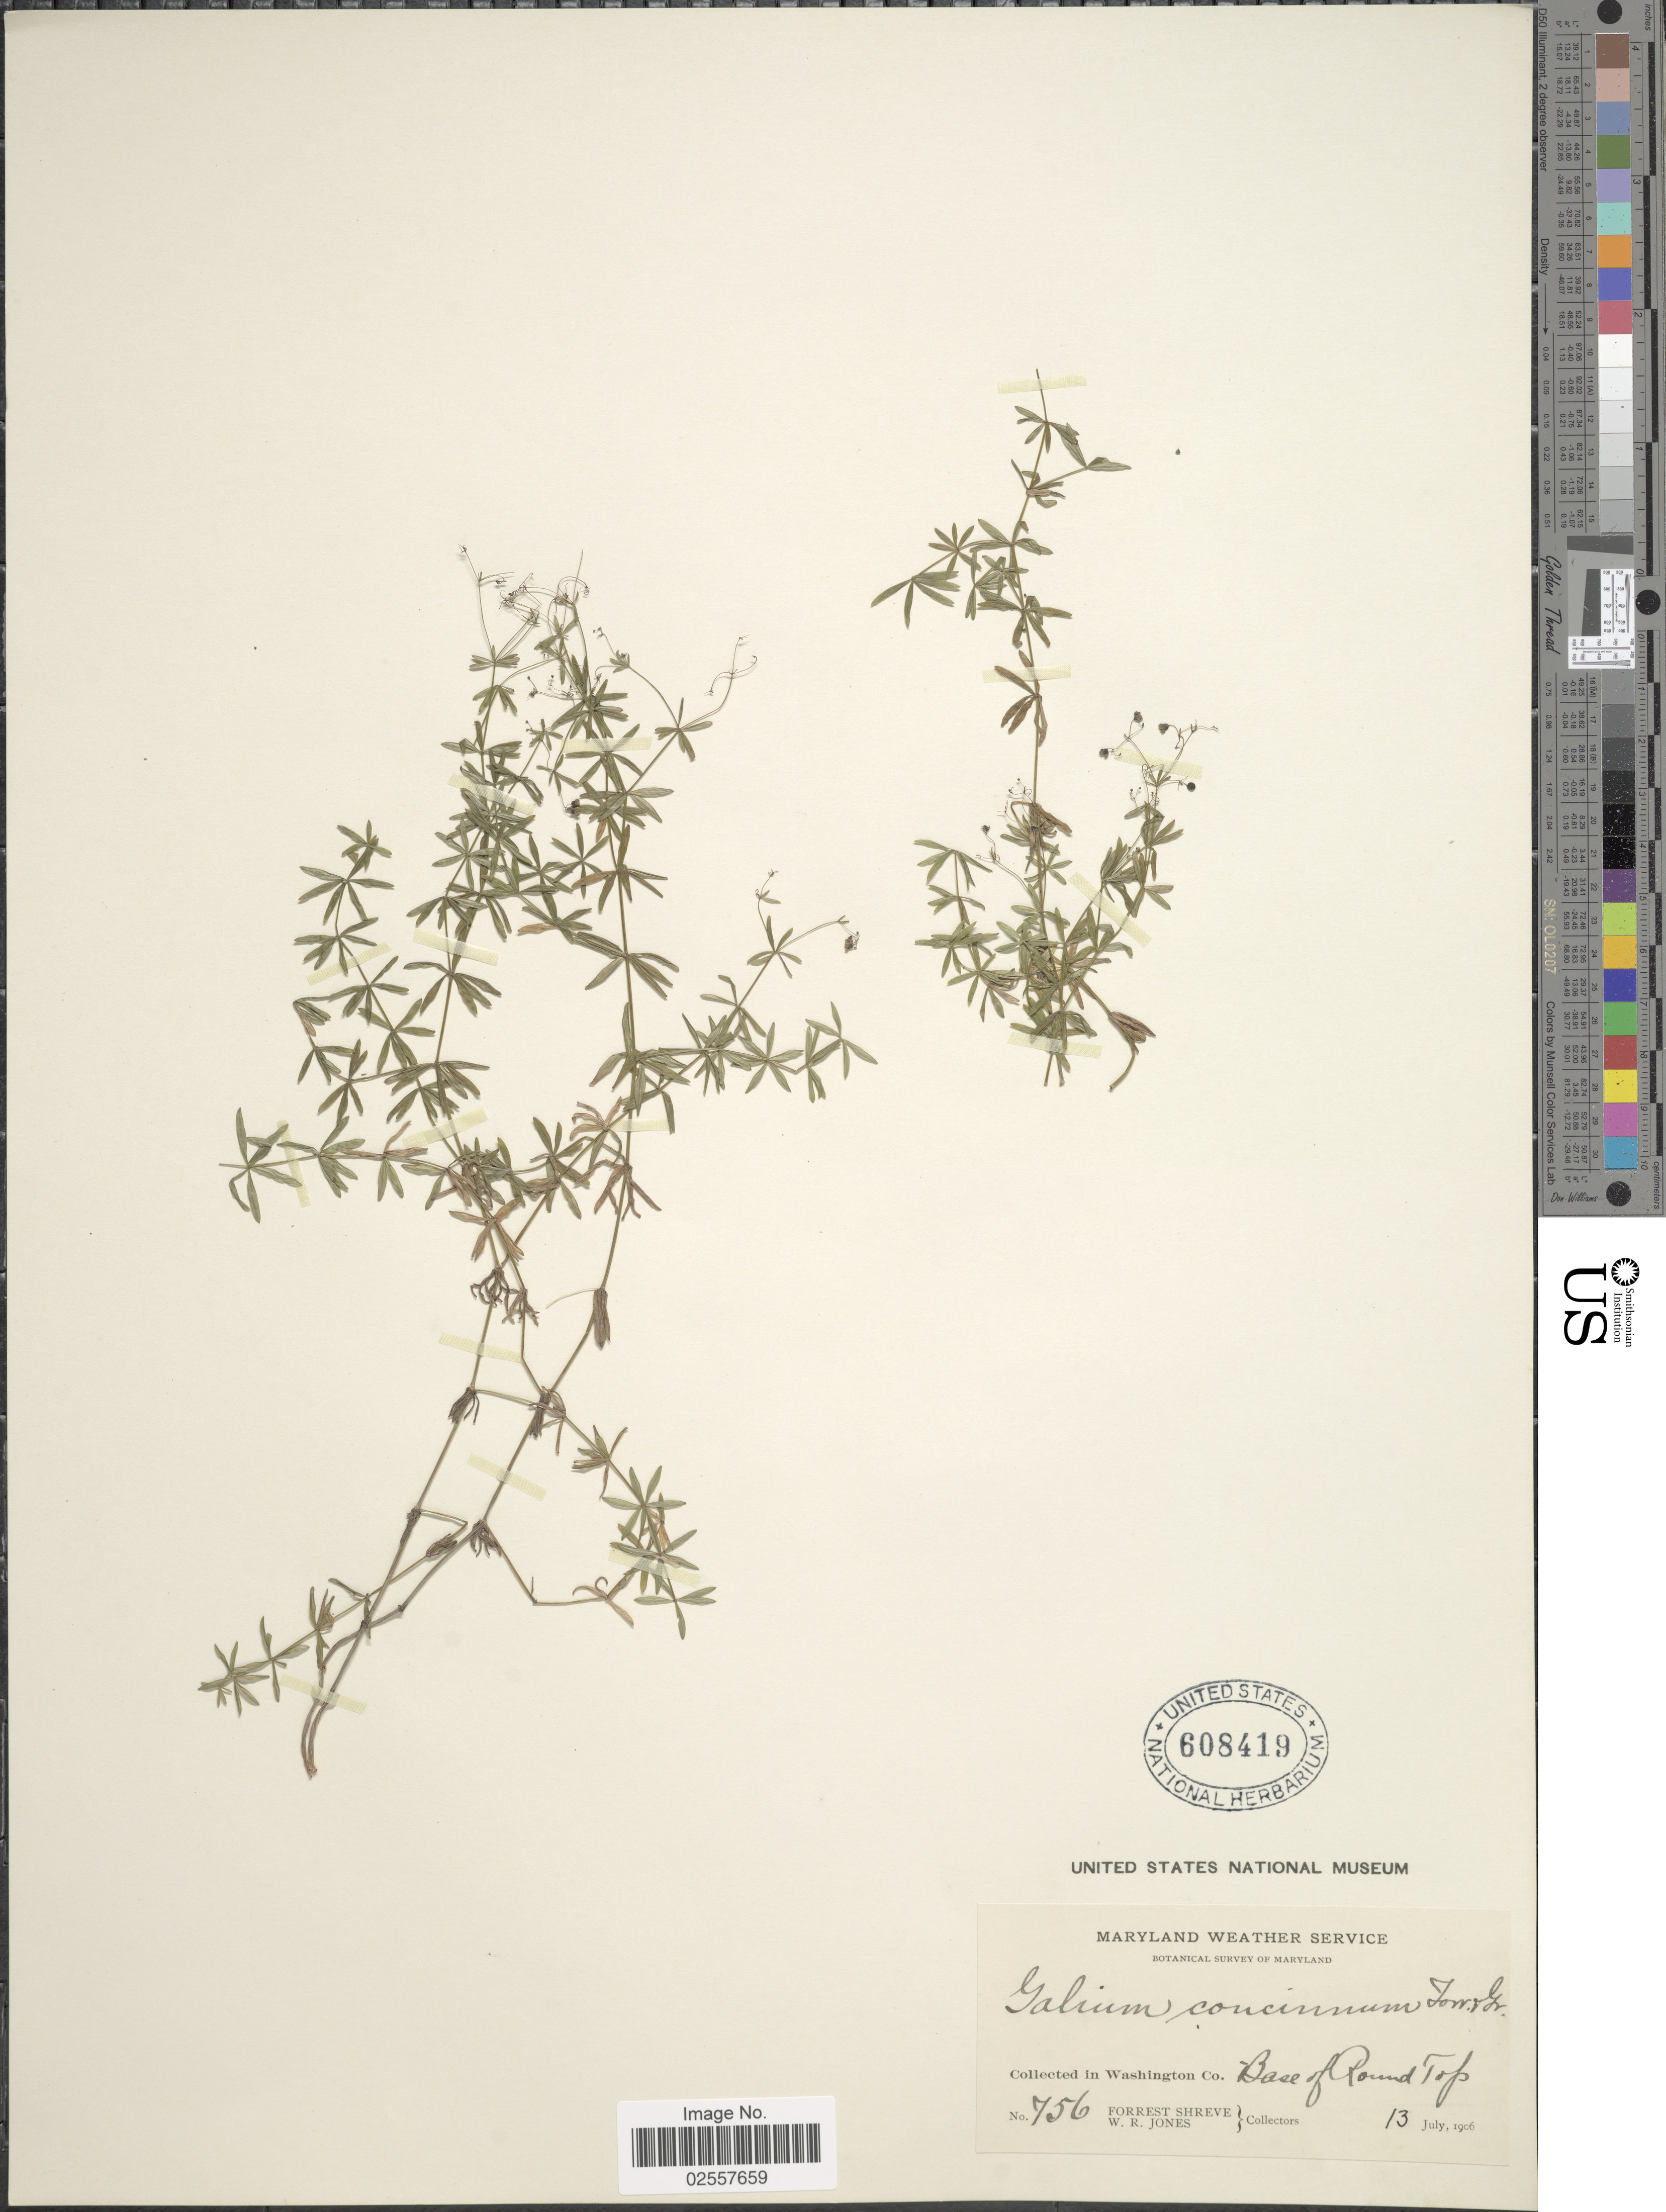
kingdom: Plantae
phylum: Tracheophyta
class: Magnoliopsida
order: Gentianales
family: Rubiaceae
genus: Galium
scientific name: Galium concinnum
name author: Torr. & A. Gray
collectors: F. Shreve & W. R. Jones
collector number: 756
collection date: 1906-07-13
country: United States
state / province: Maryland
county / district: Washngton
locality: Maryland Weather Service. Washington Co. Base of Round Top.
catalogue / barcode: US 608419